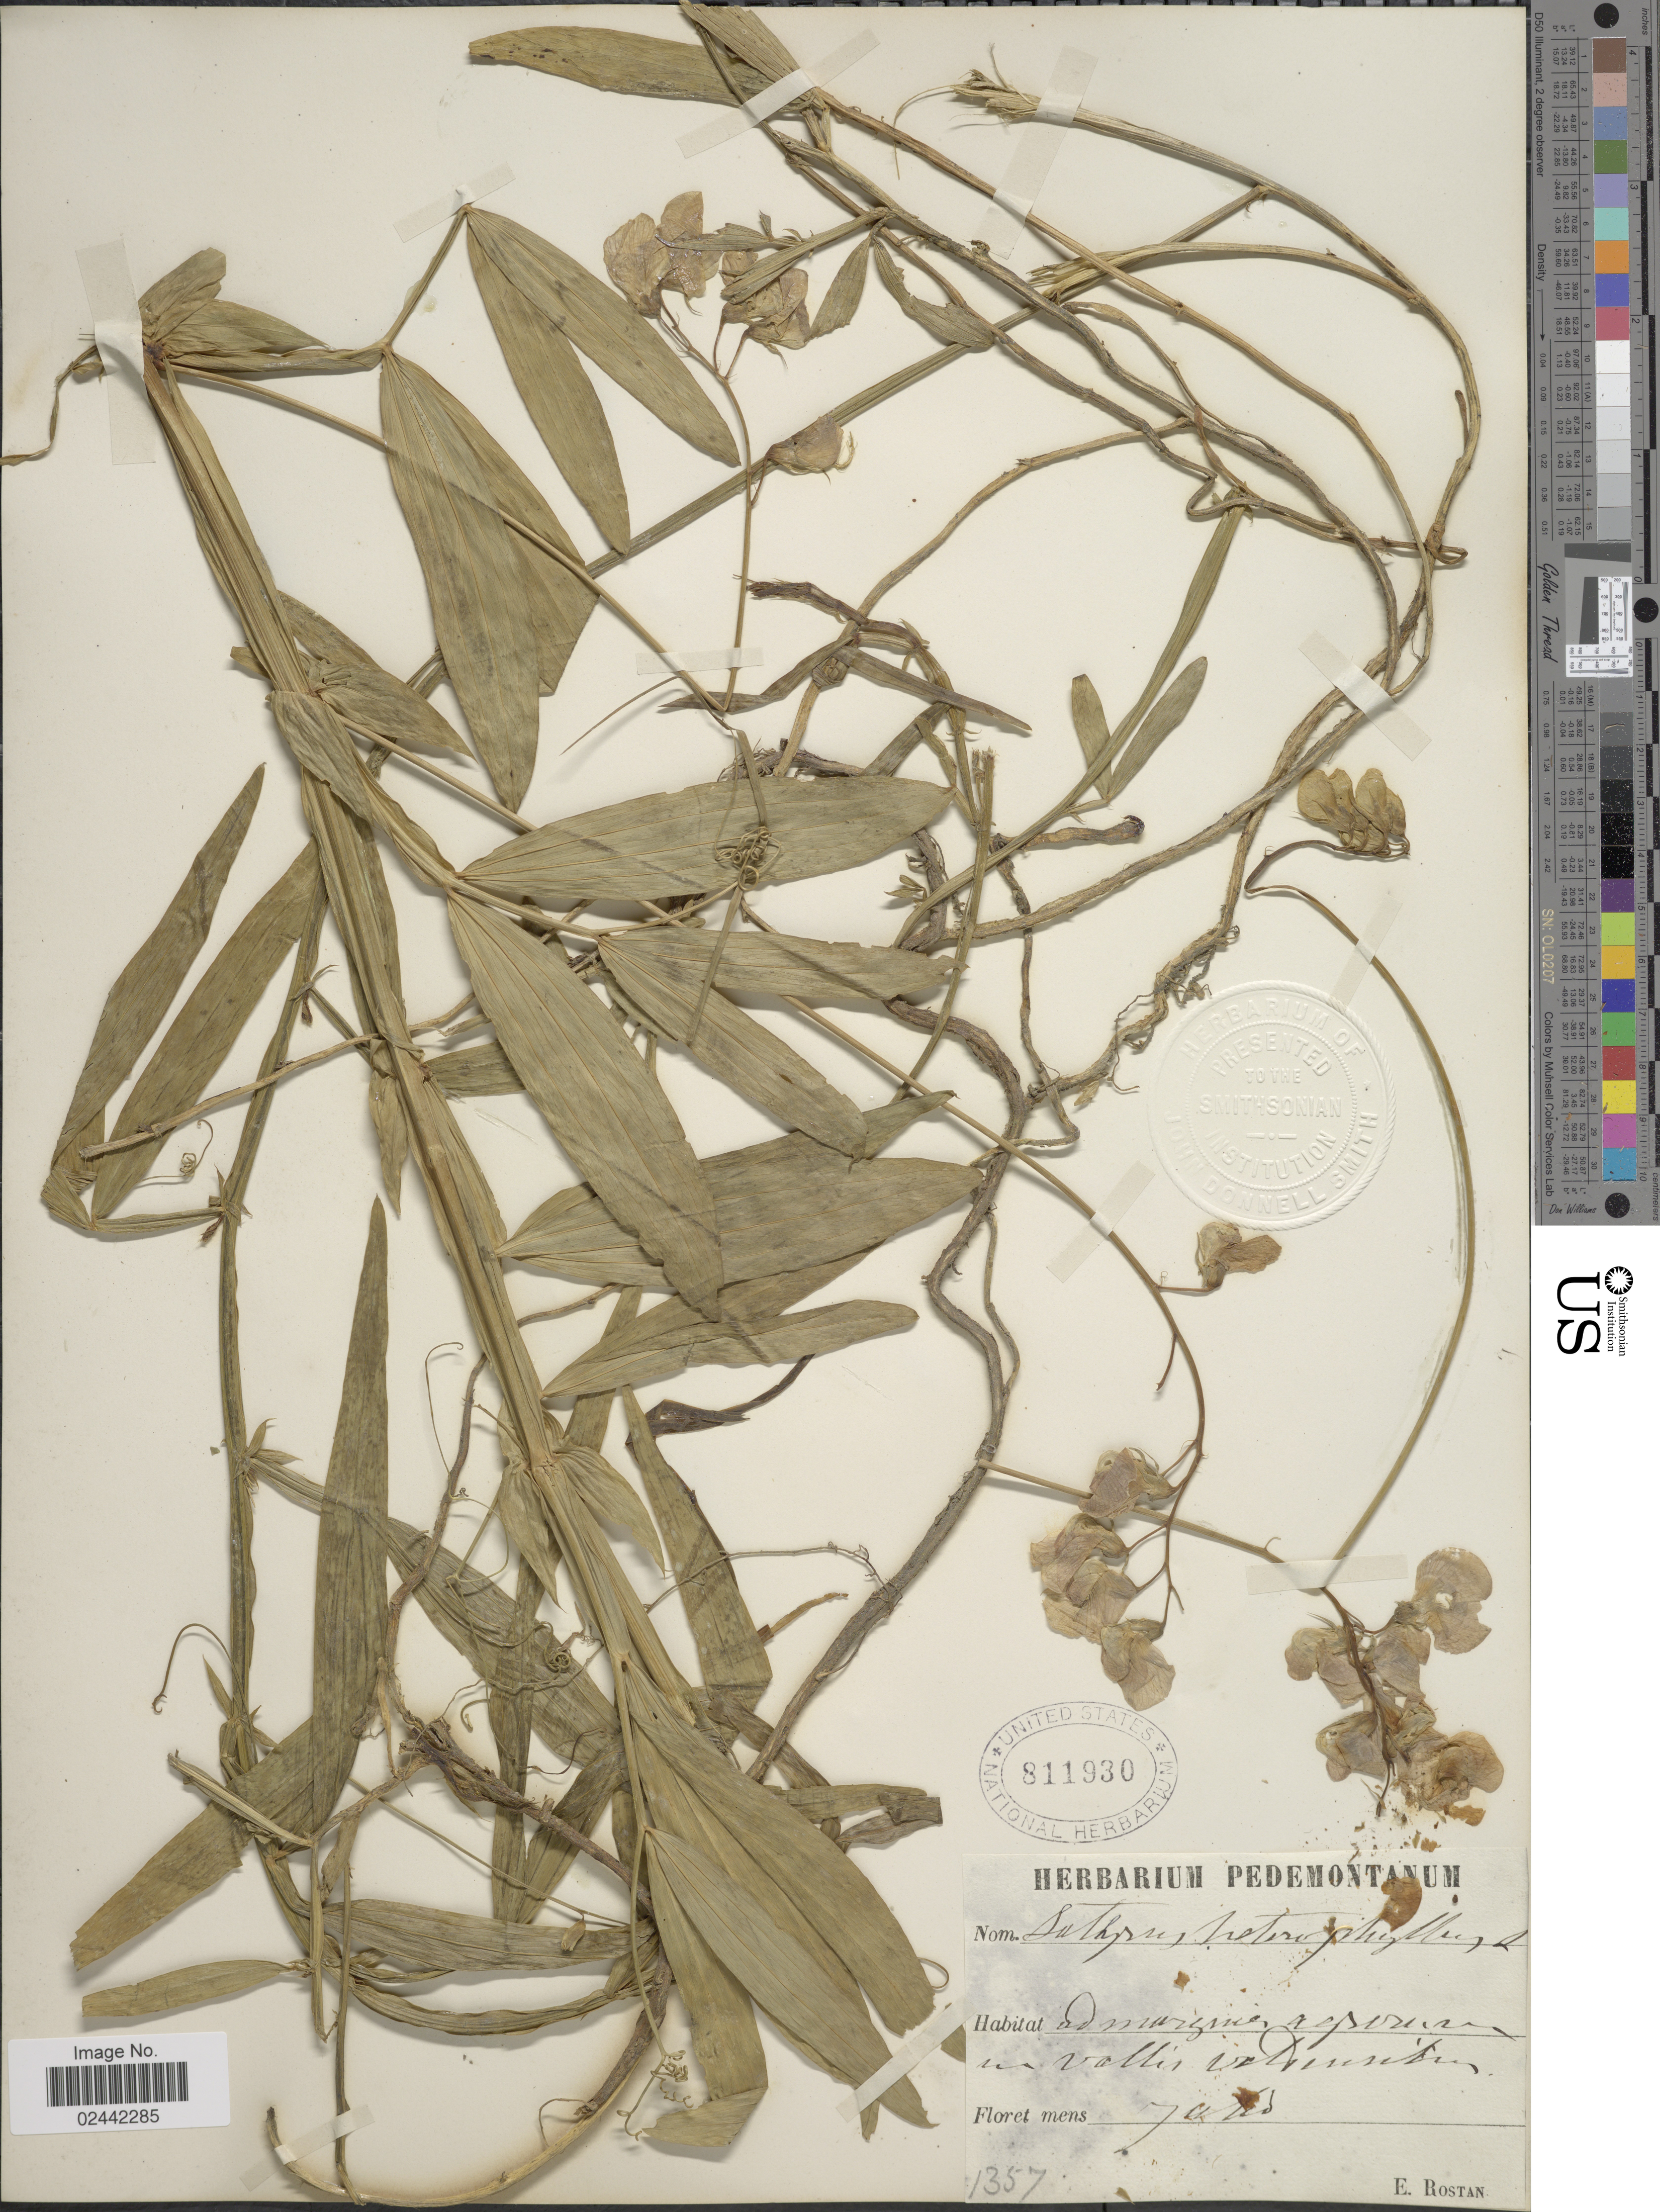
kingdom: Plantae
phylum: Tracheophyta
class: Magnoliopsida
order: Fabales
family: Fabaceae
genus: Lathyrus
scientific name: Lathyrus heterophyllus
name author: L.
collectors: E. Rostan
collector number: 1357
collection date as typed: Transcribed d/m/y: /7/43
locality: Ad margine, agr [illegible text] en vallis vad [illegible text]. [interpreted]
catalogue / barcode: US 811930